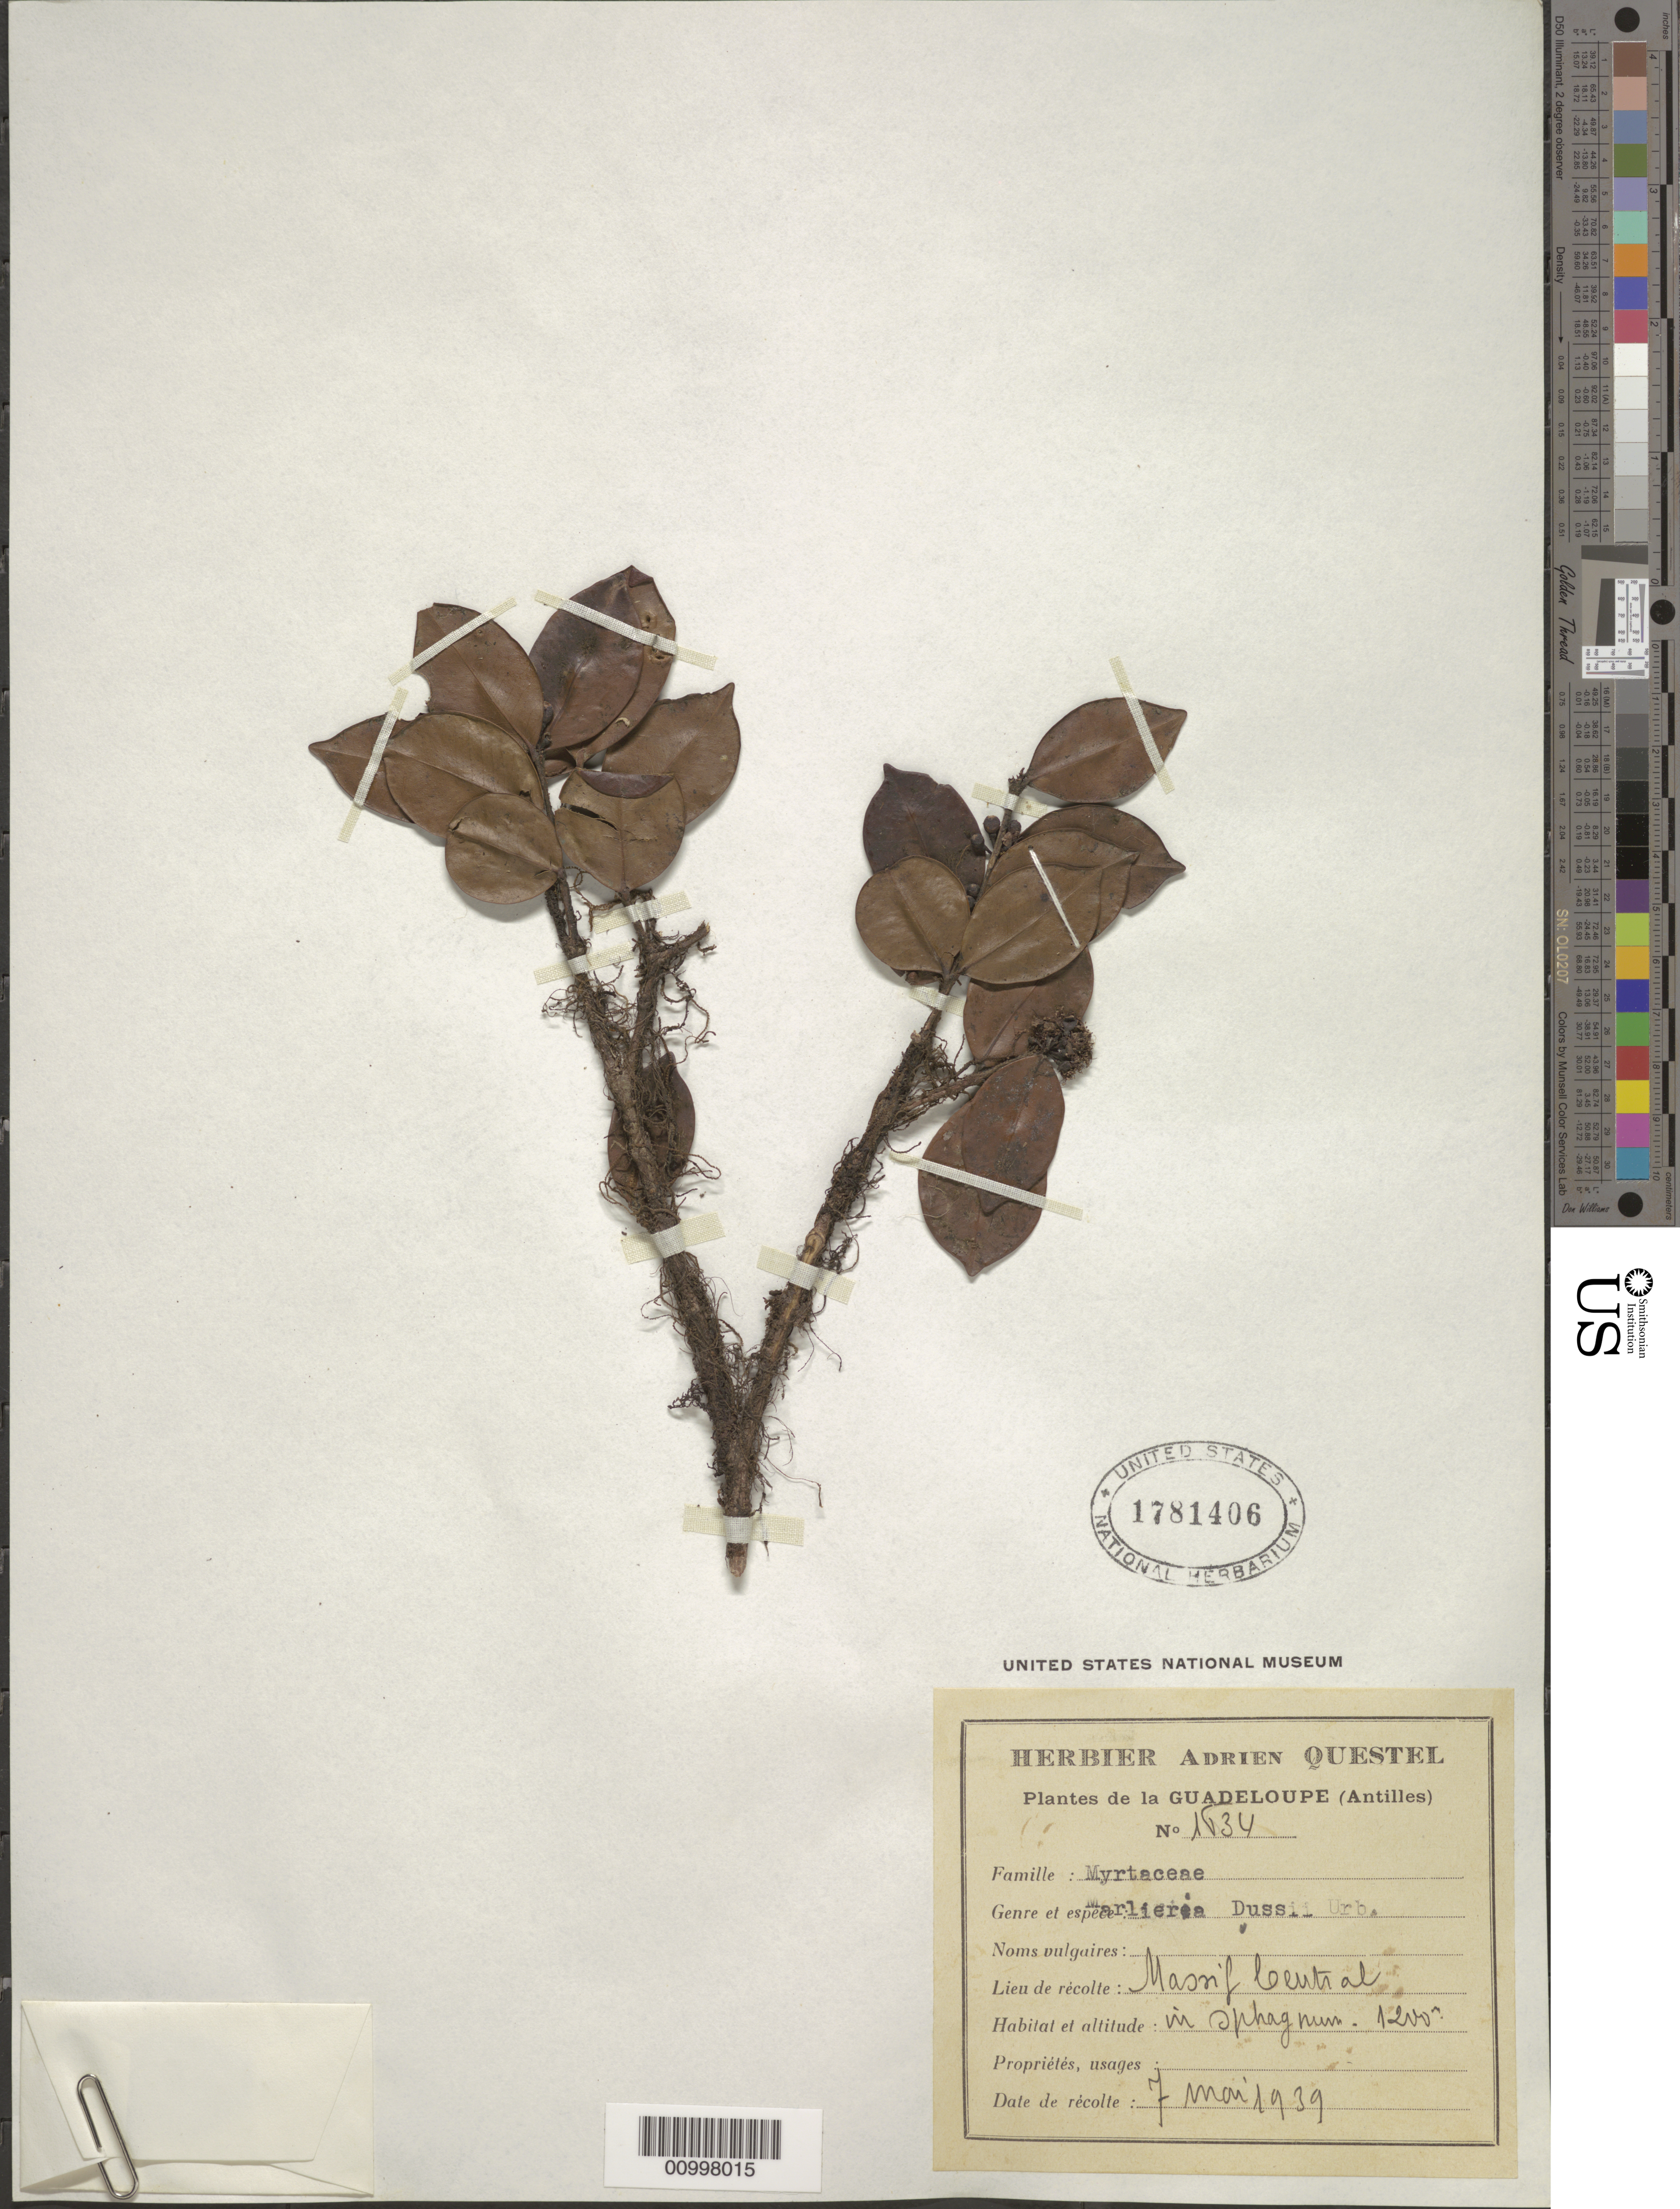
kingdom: Plantae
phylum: Tracheophyta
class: Magnoliopsida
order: Myrtales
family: Myrtaceae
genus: Siphoneugena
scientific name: Siphoneugena densiflora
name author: O. Berg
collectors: A. Questel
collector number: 1634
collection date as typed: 07 May 1939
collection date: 1939-05-07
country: Guadeloupe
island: Basse Terre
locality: Massif Central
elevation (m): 1200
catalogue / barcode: US 1781406